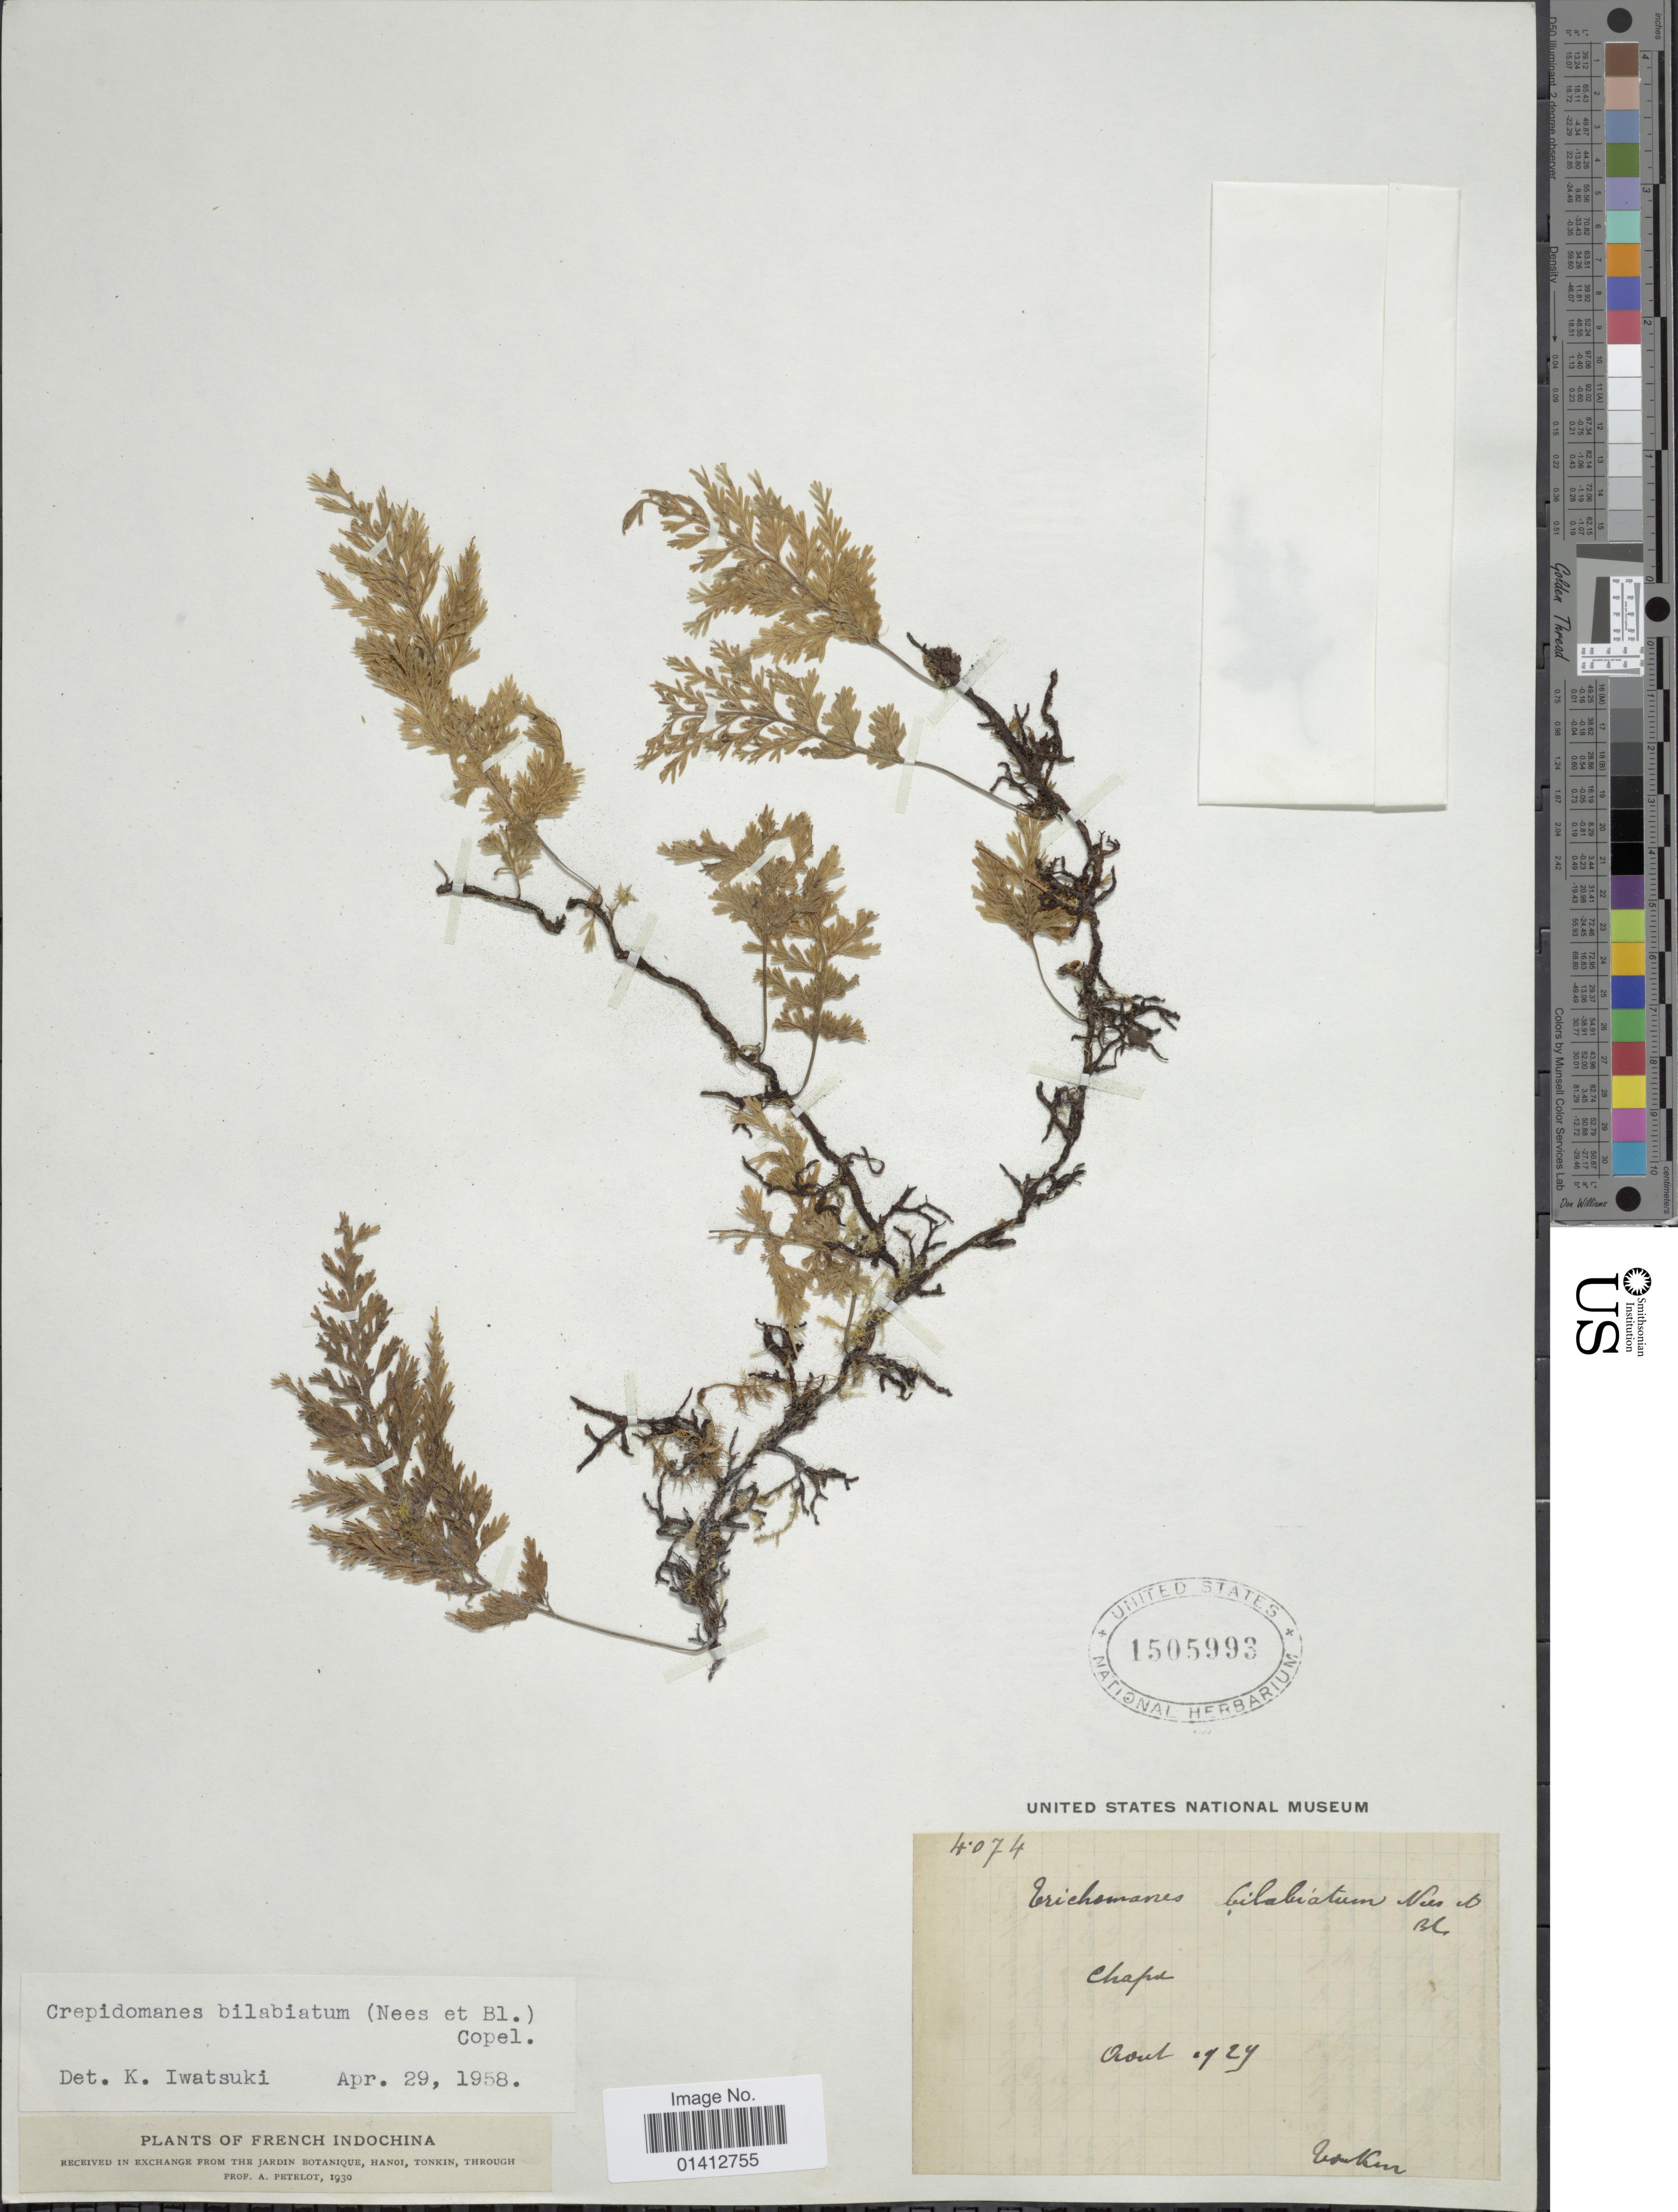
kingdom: Plantae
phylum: Tracheophyta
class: Polypodiopsida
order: Hymenophyllales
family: Hymenophyllaceae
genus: Crepidomanes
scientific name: Crepidomanes bilabiatum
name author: (Nees ex Blume) Copel.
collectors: A. Petelot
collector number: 4074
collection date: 1929-08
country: Vietnam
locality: Tonkin. Chapa [interpreted]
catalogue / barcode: US 1505993